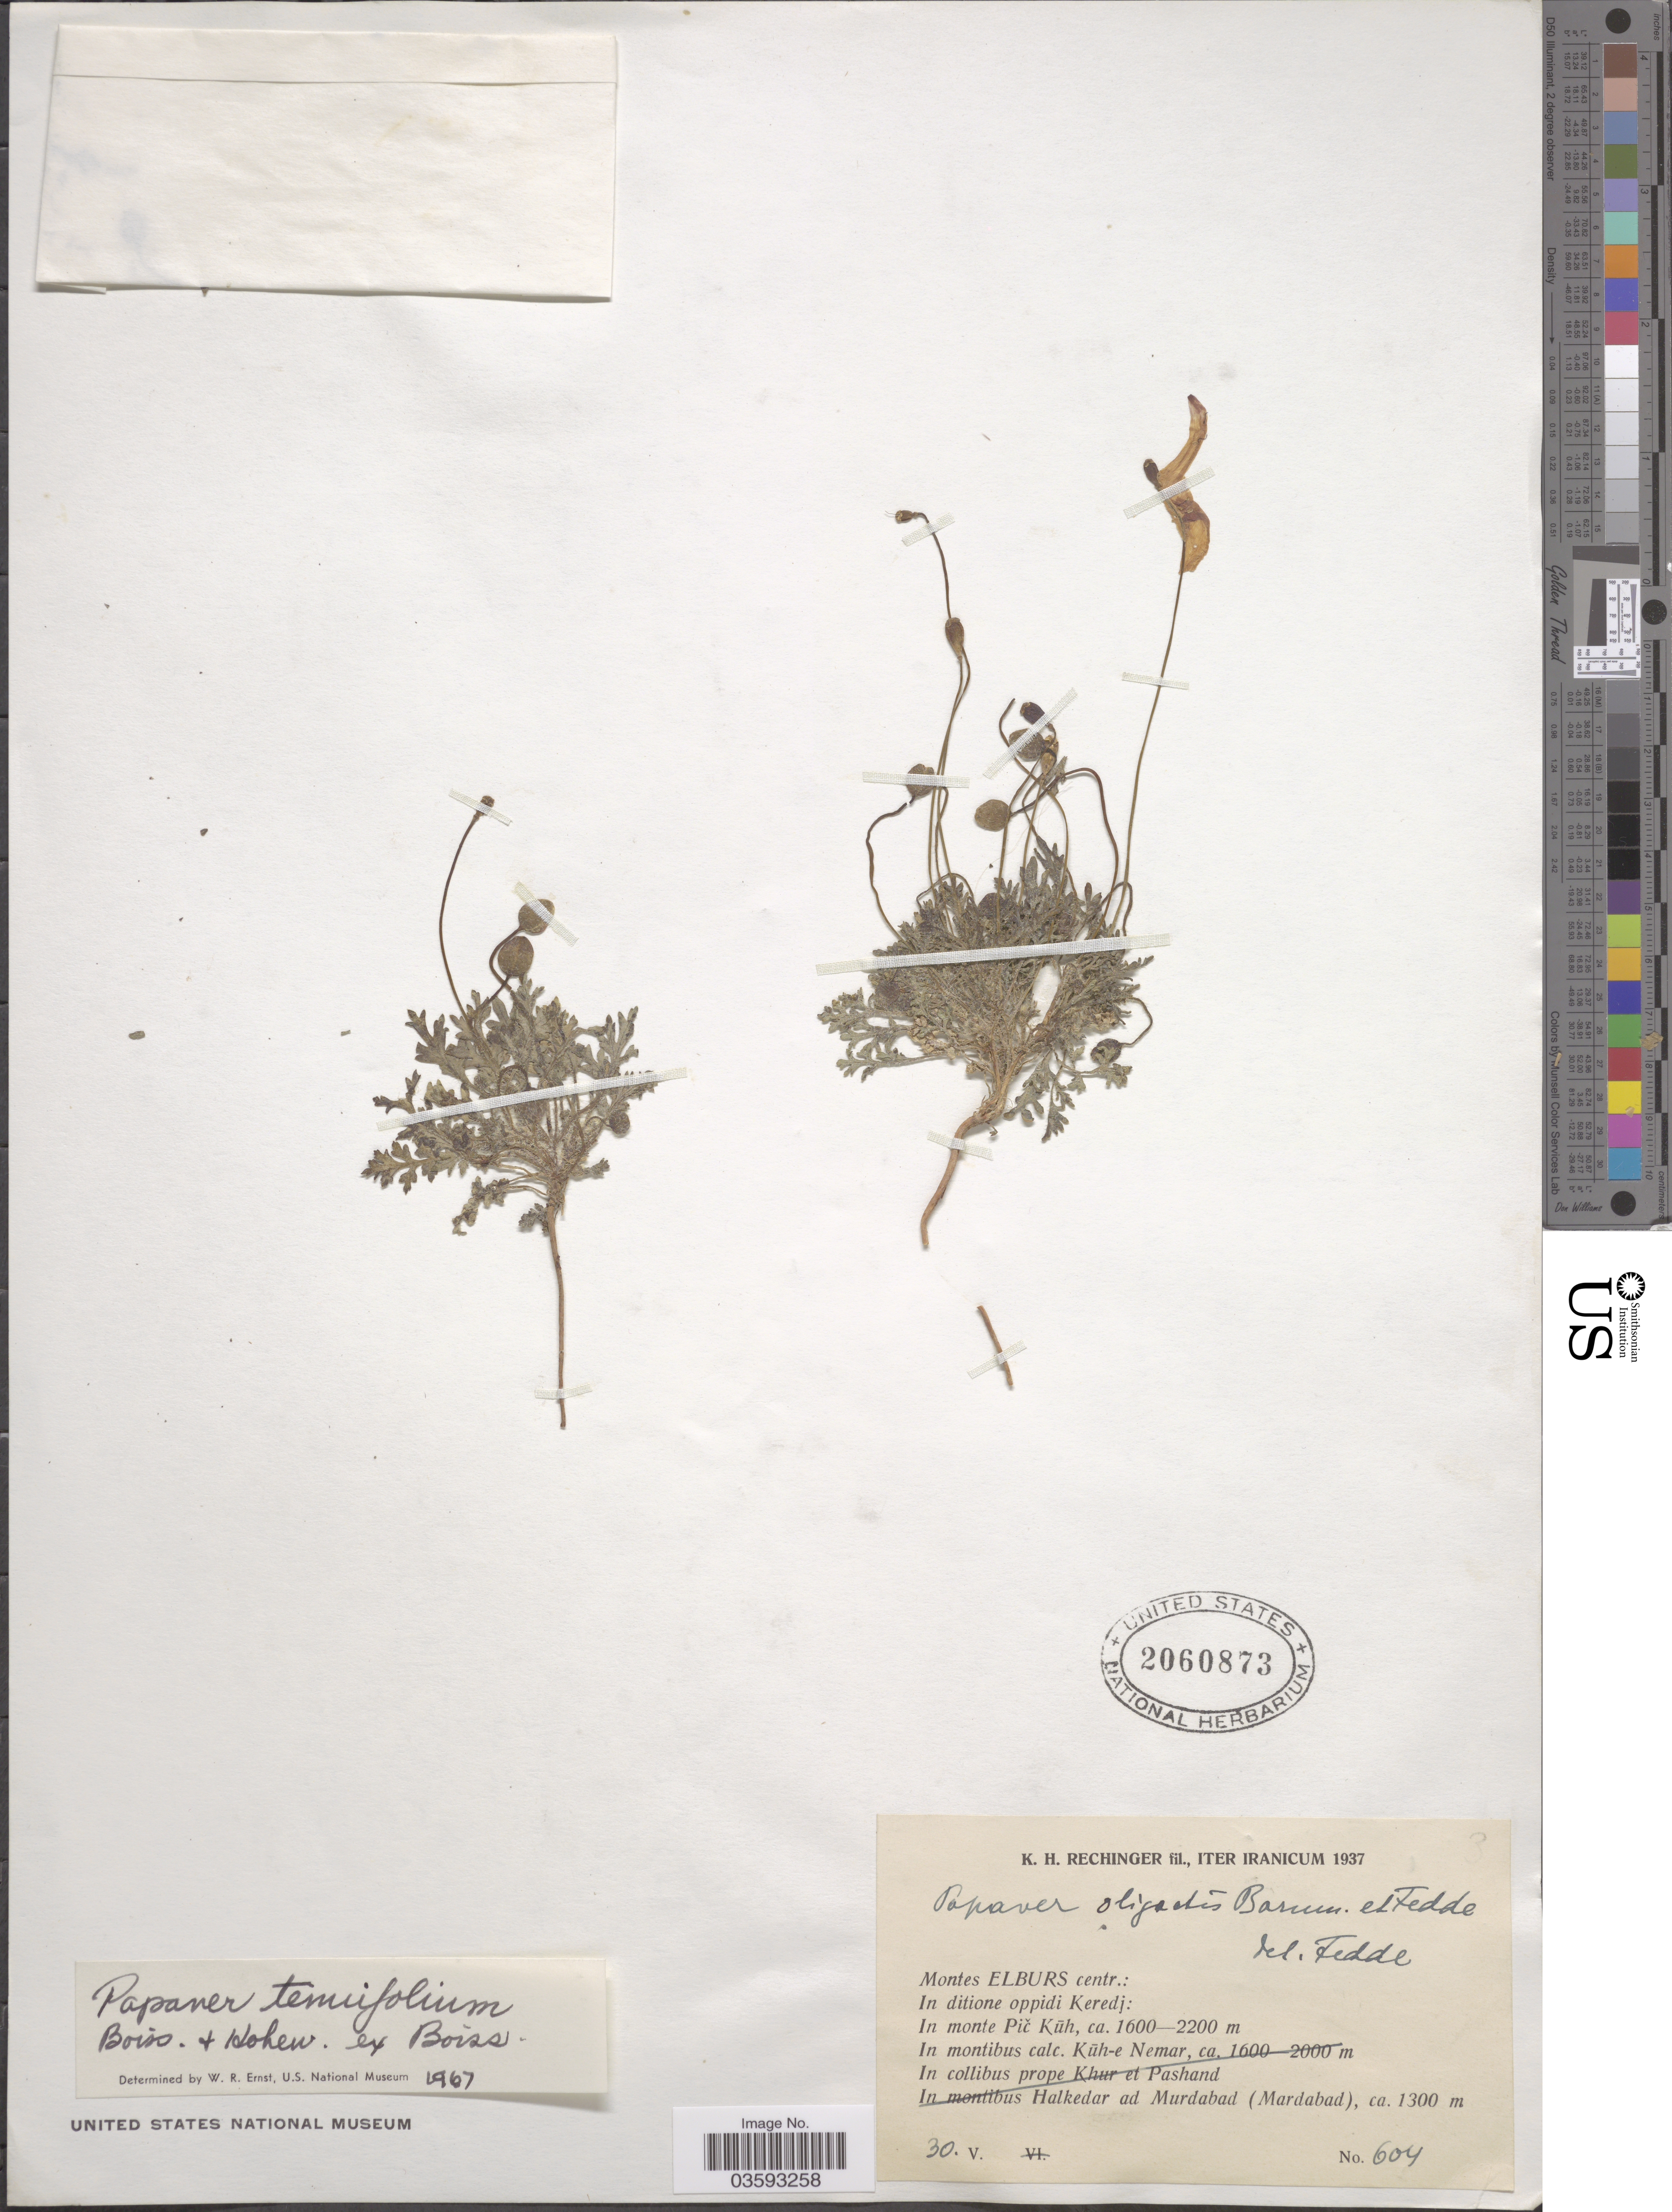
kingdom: Plantae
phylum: Tracheophyta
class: Magnoliopsida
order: Ranunculales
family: Papaveraceae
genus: Papaver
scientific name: Papaver tenuifolium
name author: Boiss. & Hohen.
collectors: K. H. Rechinger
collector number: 604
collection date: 1937-05-30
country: Iran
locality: Iter Iranicum. Montes Elburs centr.: In ditione oppidi Keredj: In monte Pič Kūh.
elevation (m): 1600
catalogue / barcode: US 2060873